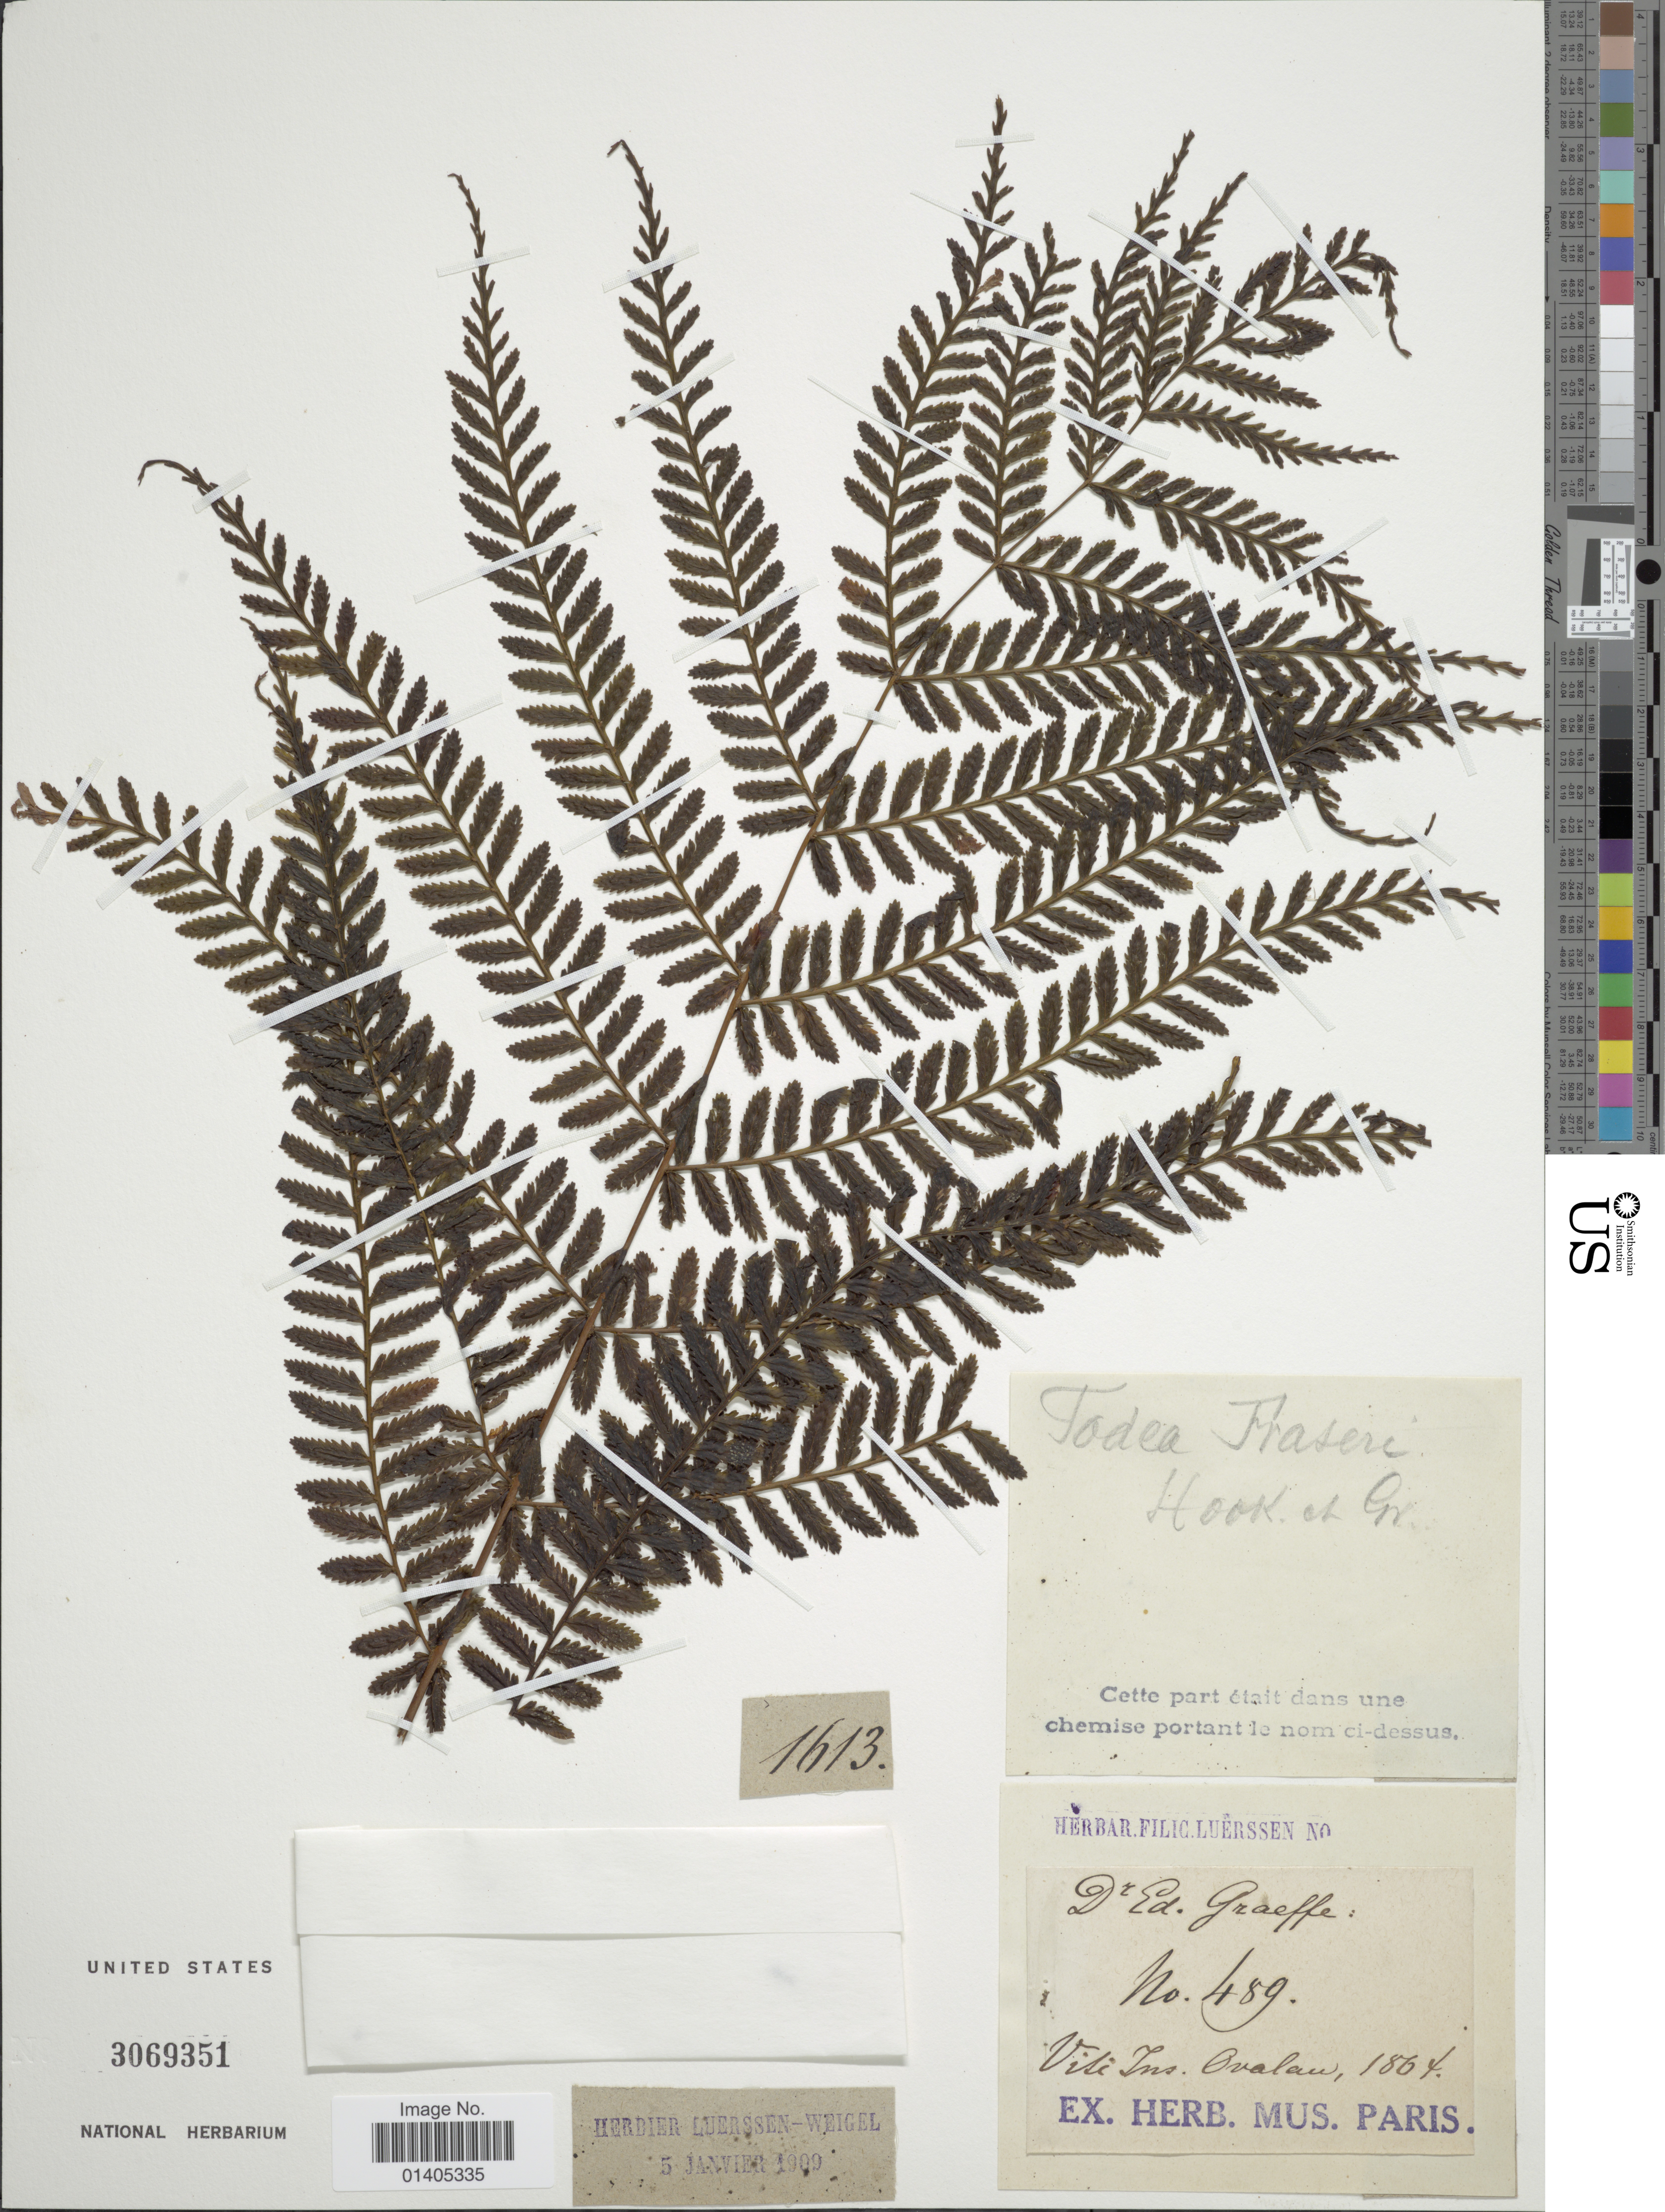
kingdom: Plantae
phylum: Tracheophyta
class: Polypodiopsida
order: Osmundales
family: Osmundaceae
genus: Leptopteris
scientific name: Leptopteris wilkesiana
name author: (Brack.) Christ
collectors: E. Graeffe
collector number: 489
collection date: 1864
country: Fiji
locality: Viti Ins. Ovalau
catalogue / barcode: US 3069351